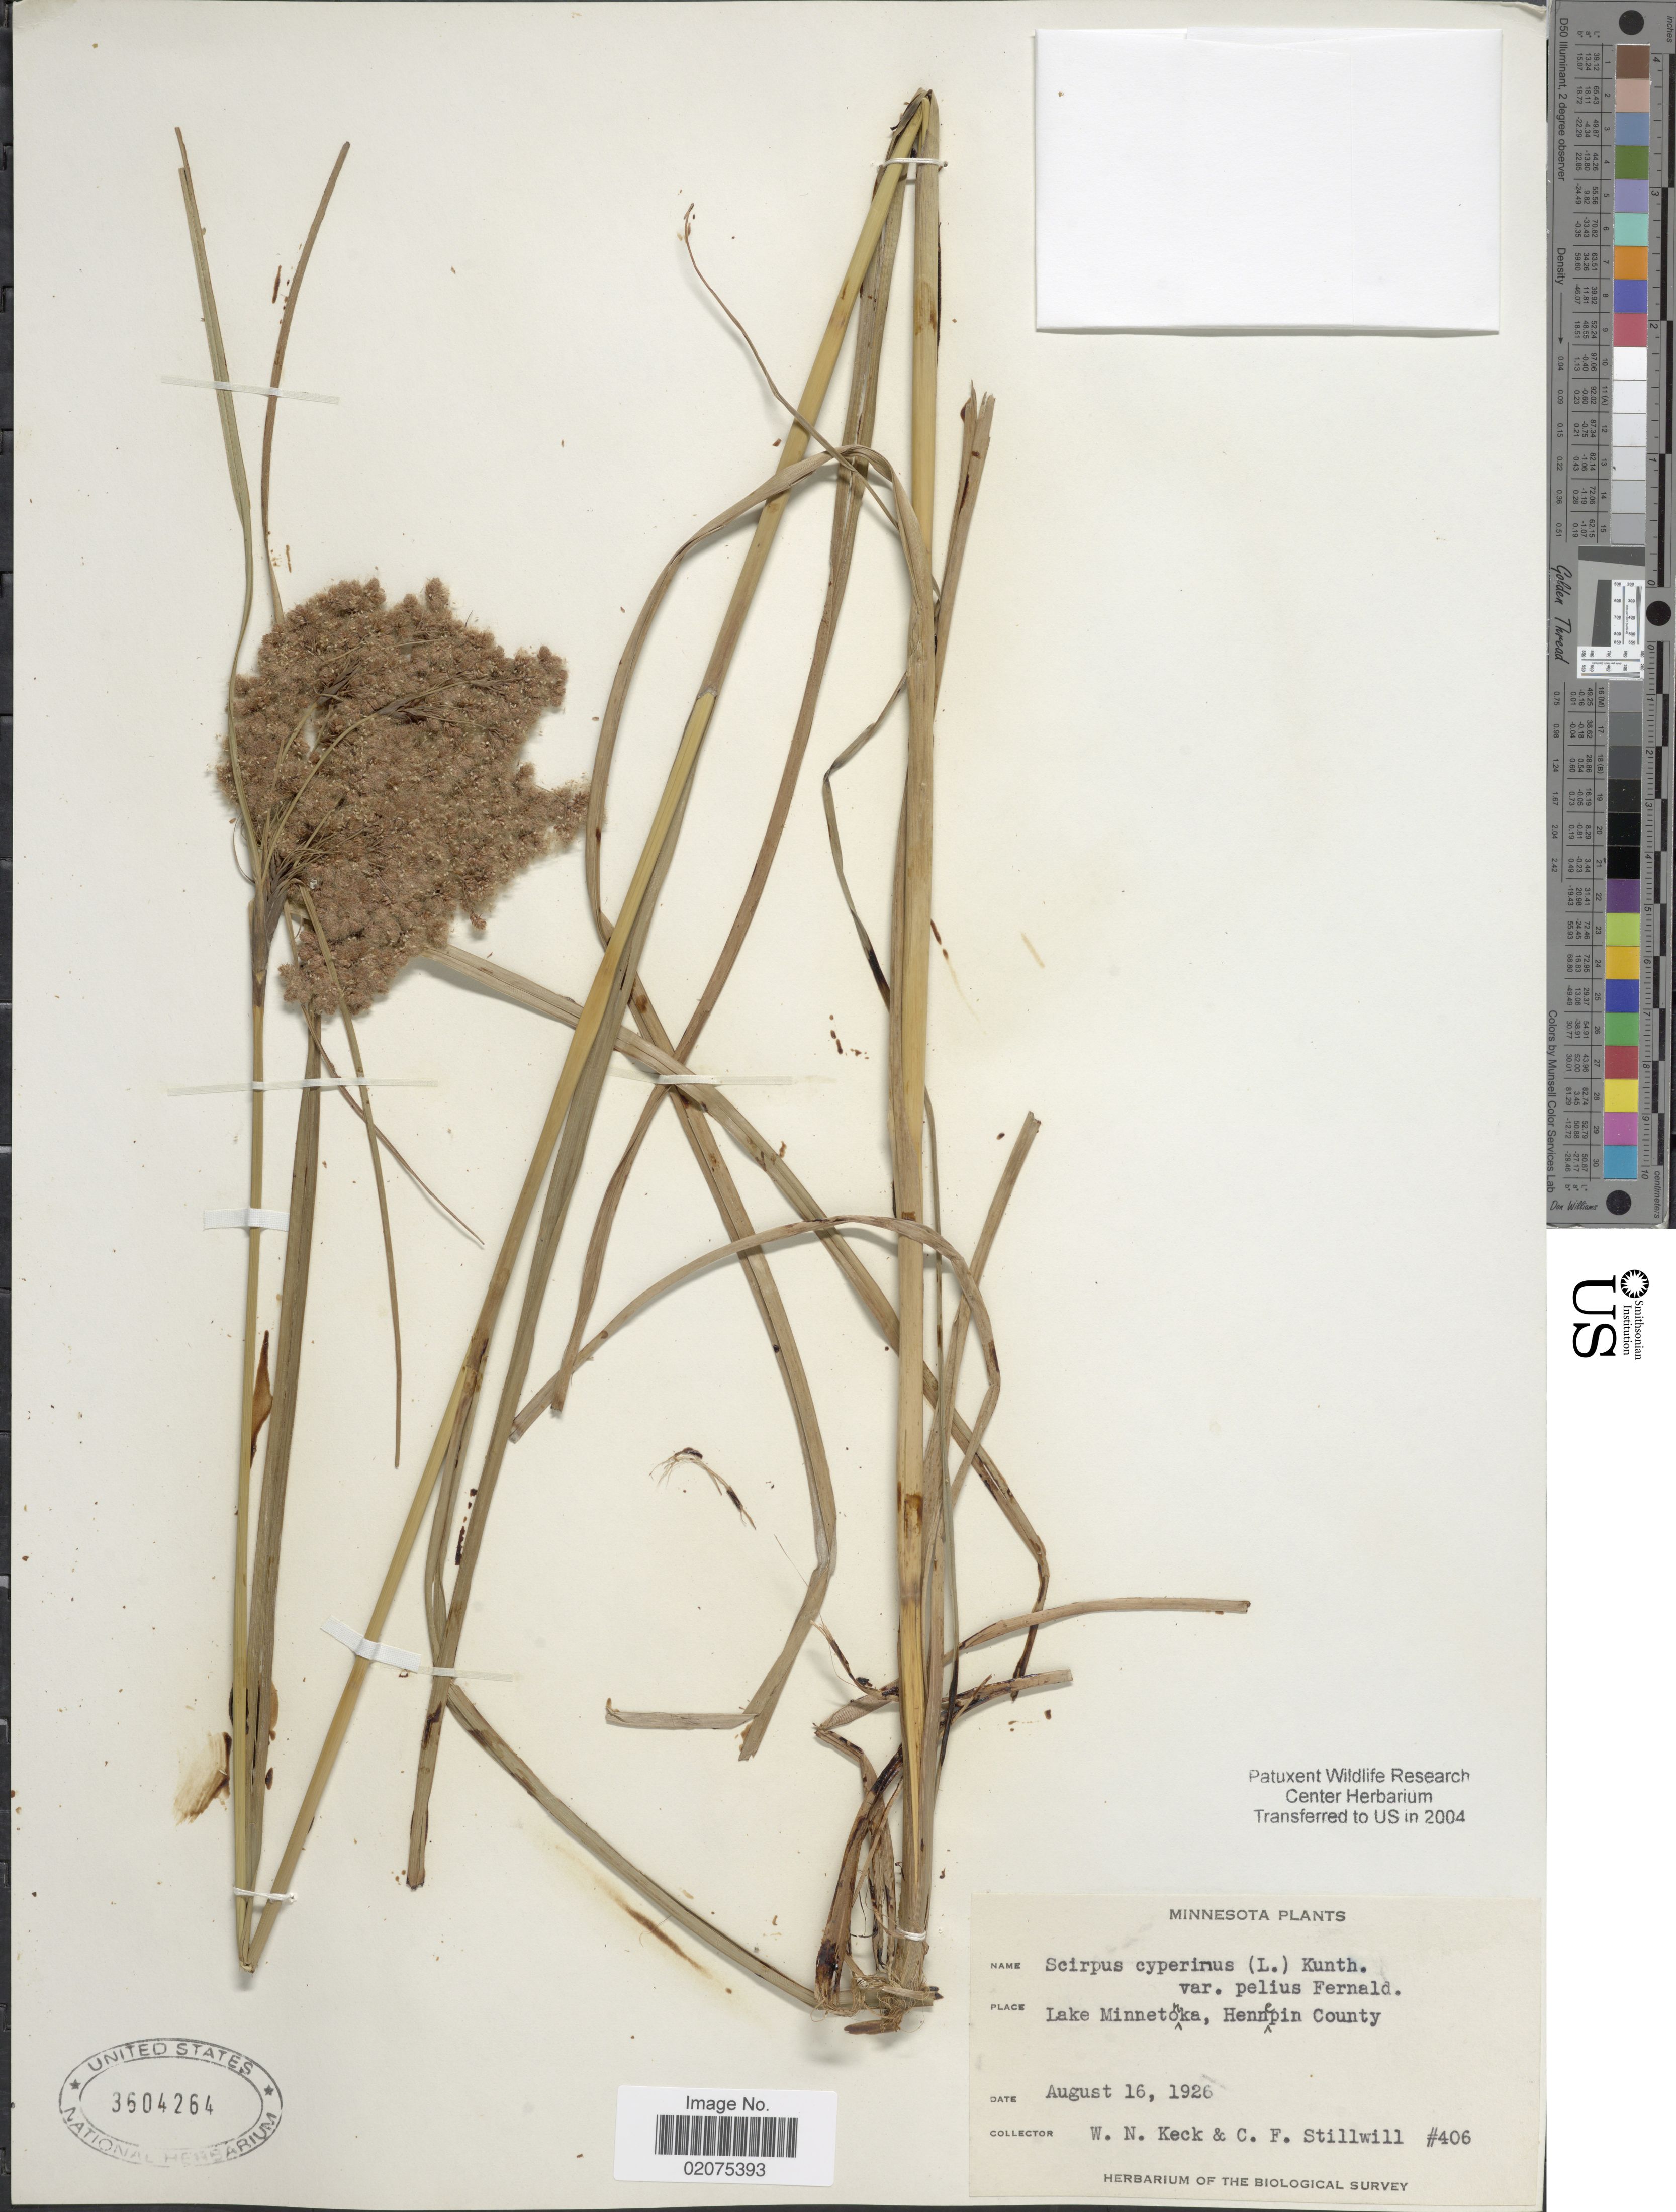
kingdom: Plantae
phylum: Tracheophyta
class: Liliopsida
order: Poales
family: Cyperaceae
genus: Scirpus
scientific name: Scirpus cyperinus var. pelius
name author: Fernald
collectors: W. Keck & C. Stillwill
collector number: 406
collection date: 1926-08-16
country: United States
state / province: Minnesota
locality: Lake Minnetonka, Hennepin County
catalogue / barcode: US 3604264